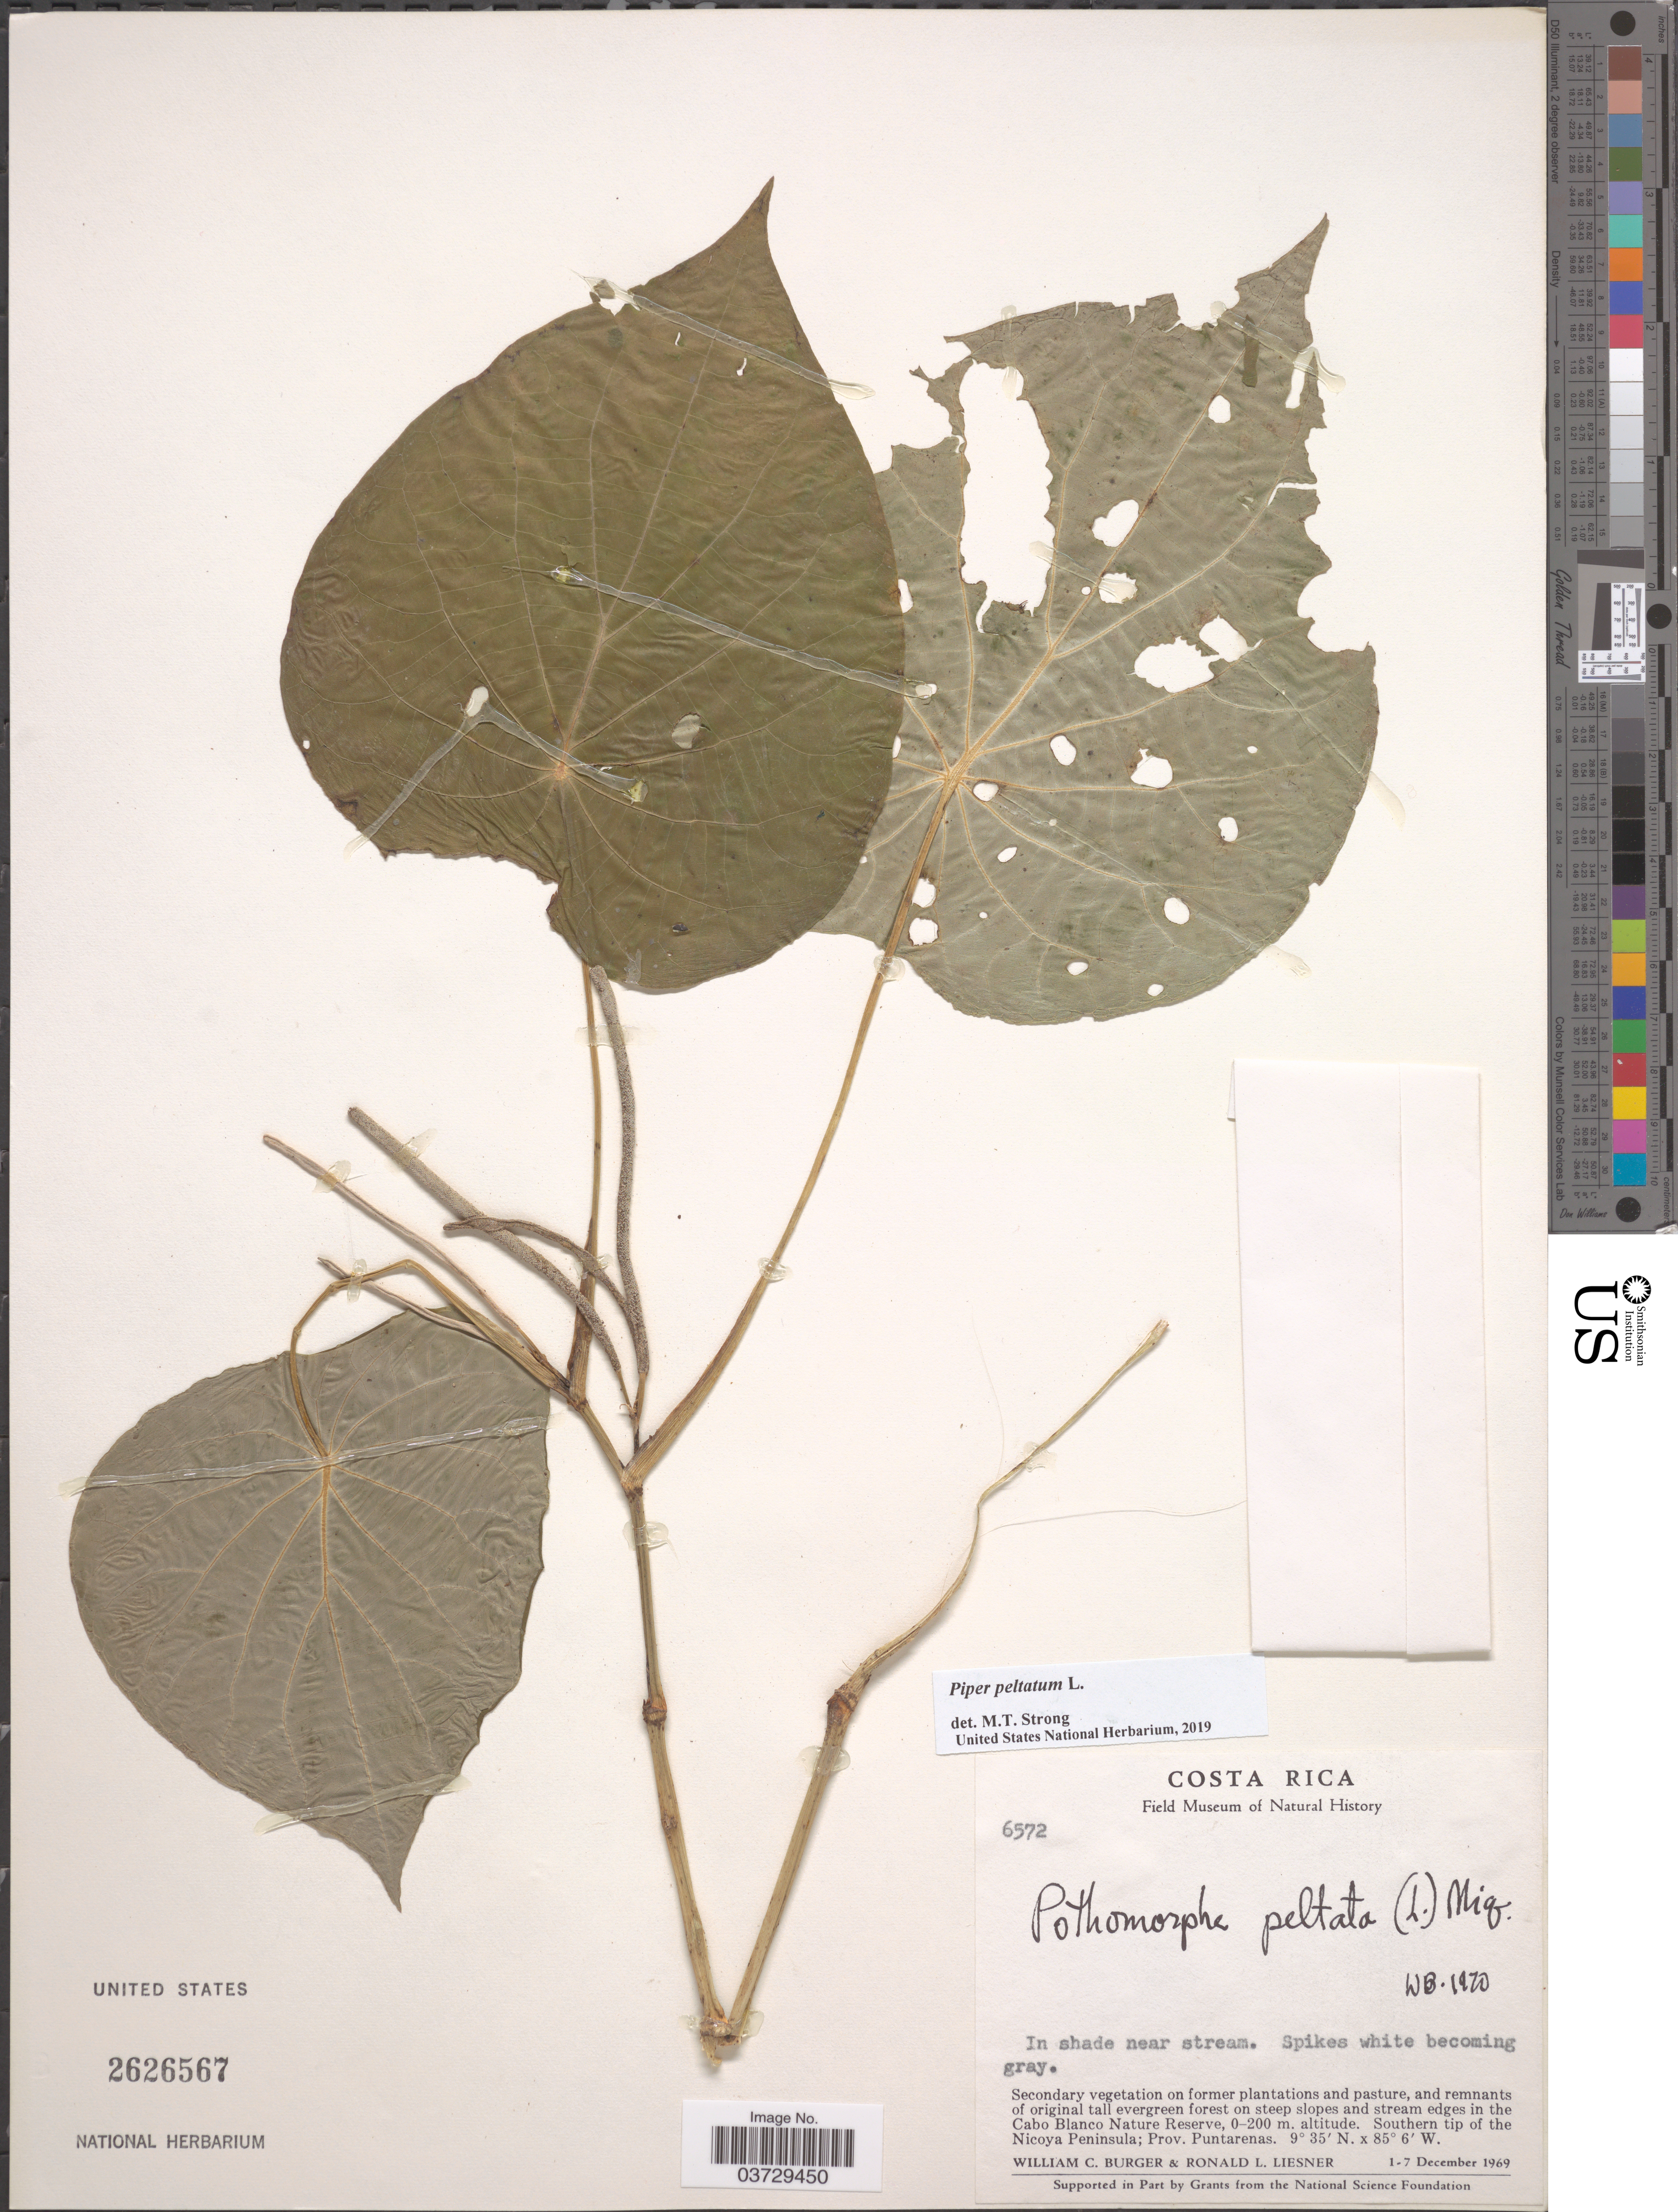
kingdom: Plantae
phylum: Tracheophyta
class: Magnoliopsida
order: Piperales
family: Piperaceae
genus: Piper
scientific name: Piper peltatum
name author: L.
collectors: W. Burger & R. L. Liesner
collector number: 6572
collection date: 1969-12-01/1969-12-07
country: Costa Rica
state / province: Puntarenas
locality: On steep slopes and stream edges in the Cabo Blanco Nature Reserve. Southern tip of the Nicoya Peninsula.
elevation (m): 0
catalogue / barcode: US 2626567